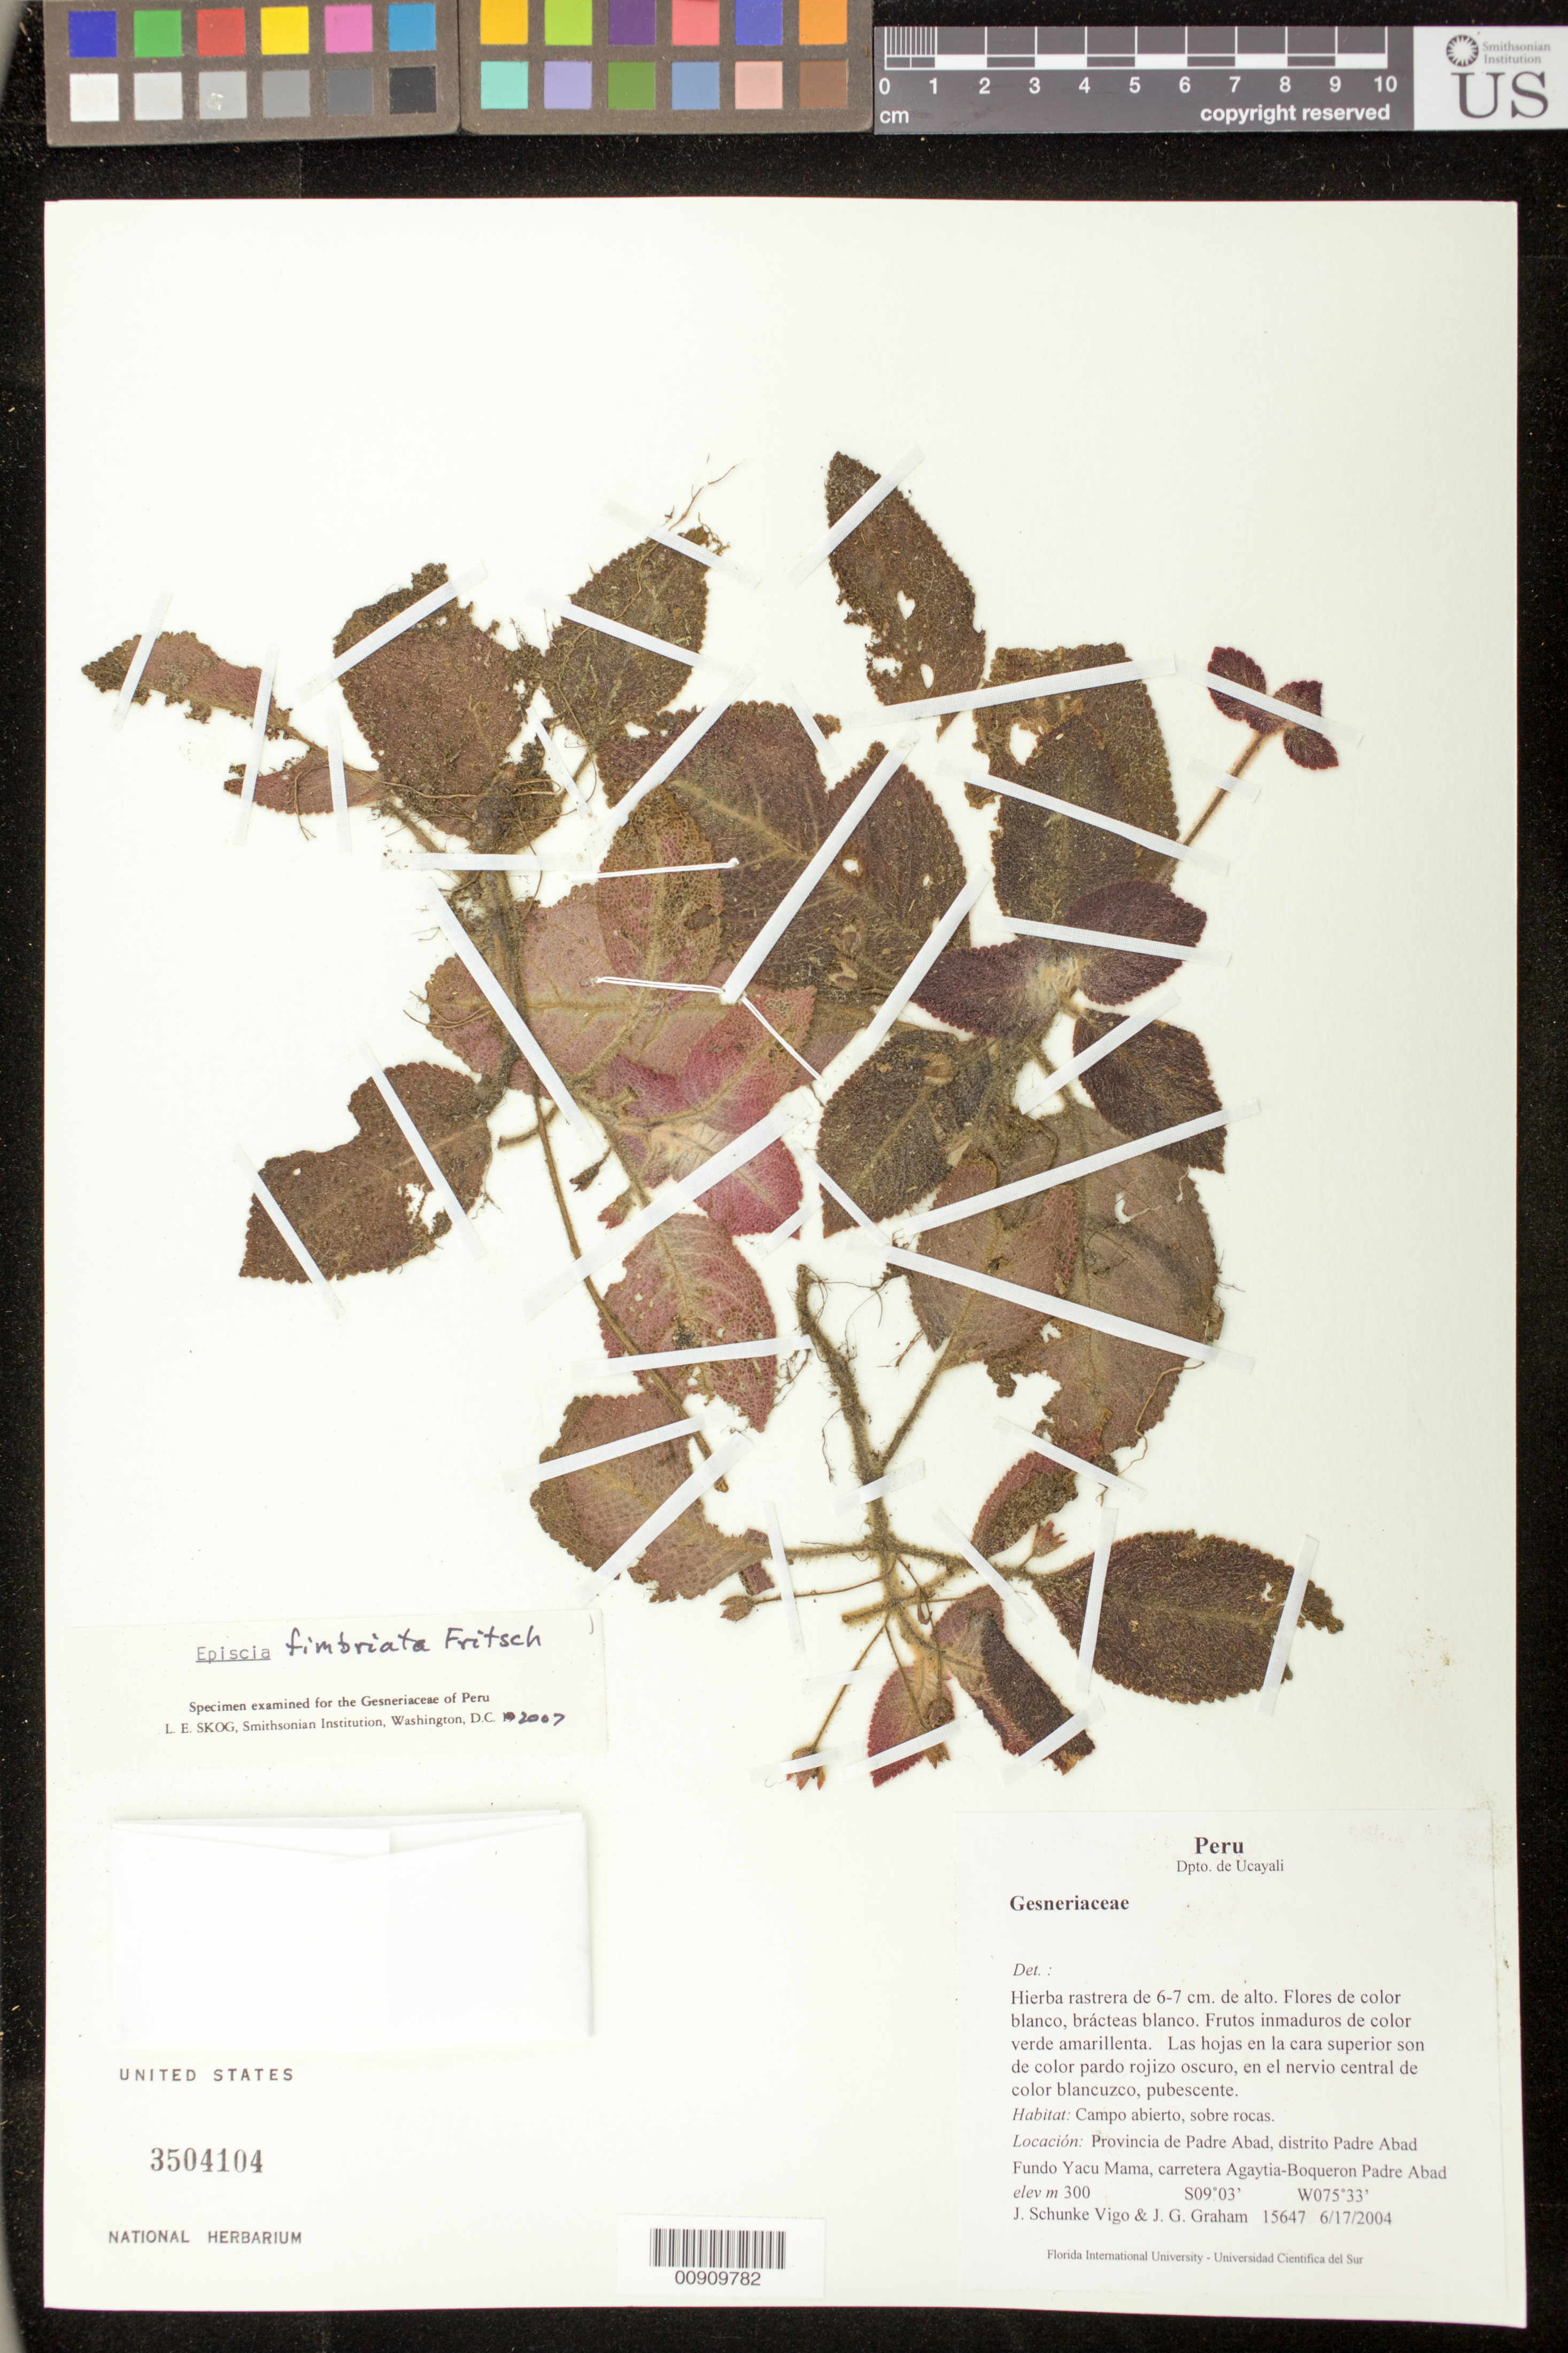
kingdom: Plantae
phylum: Tracheophyta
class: Magnoliopsida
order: Lamiales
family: Gesneriaceae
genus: Episcia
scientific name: Episcia fimbriata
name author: Fritsch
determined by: Skog, Laurence E.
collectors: J. Schunke Vigo & J. G. Graham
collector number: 15647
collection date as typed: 17 Jun 2004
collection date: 2004-06-17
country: Peru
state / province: Ucayali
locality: Provincia de Padre Abad, distrito padre Abad. Fundo Yacu Mama, carretera Agaytia-Boqueron Padre Abad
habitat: Campo abierto, sobre rocas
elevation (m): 300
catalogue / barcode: US 3504104